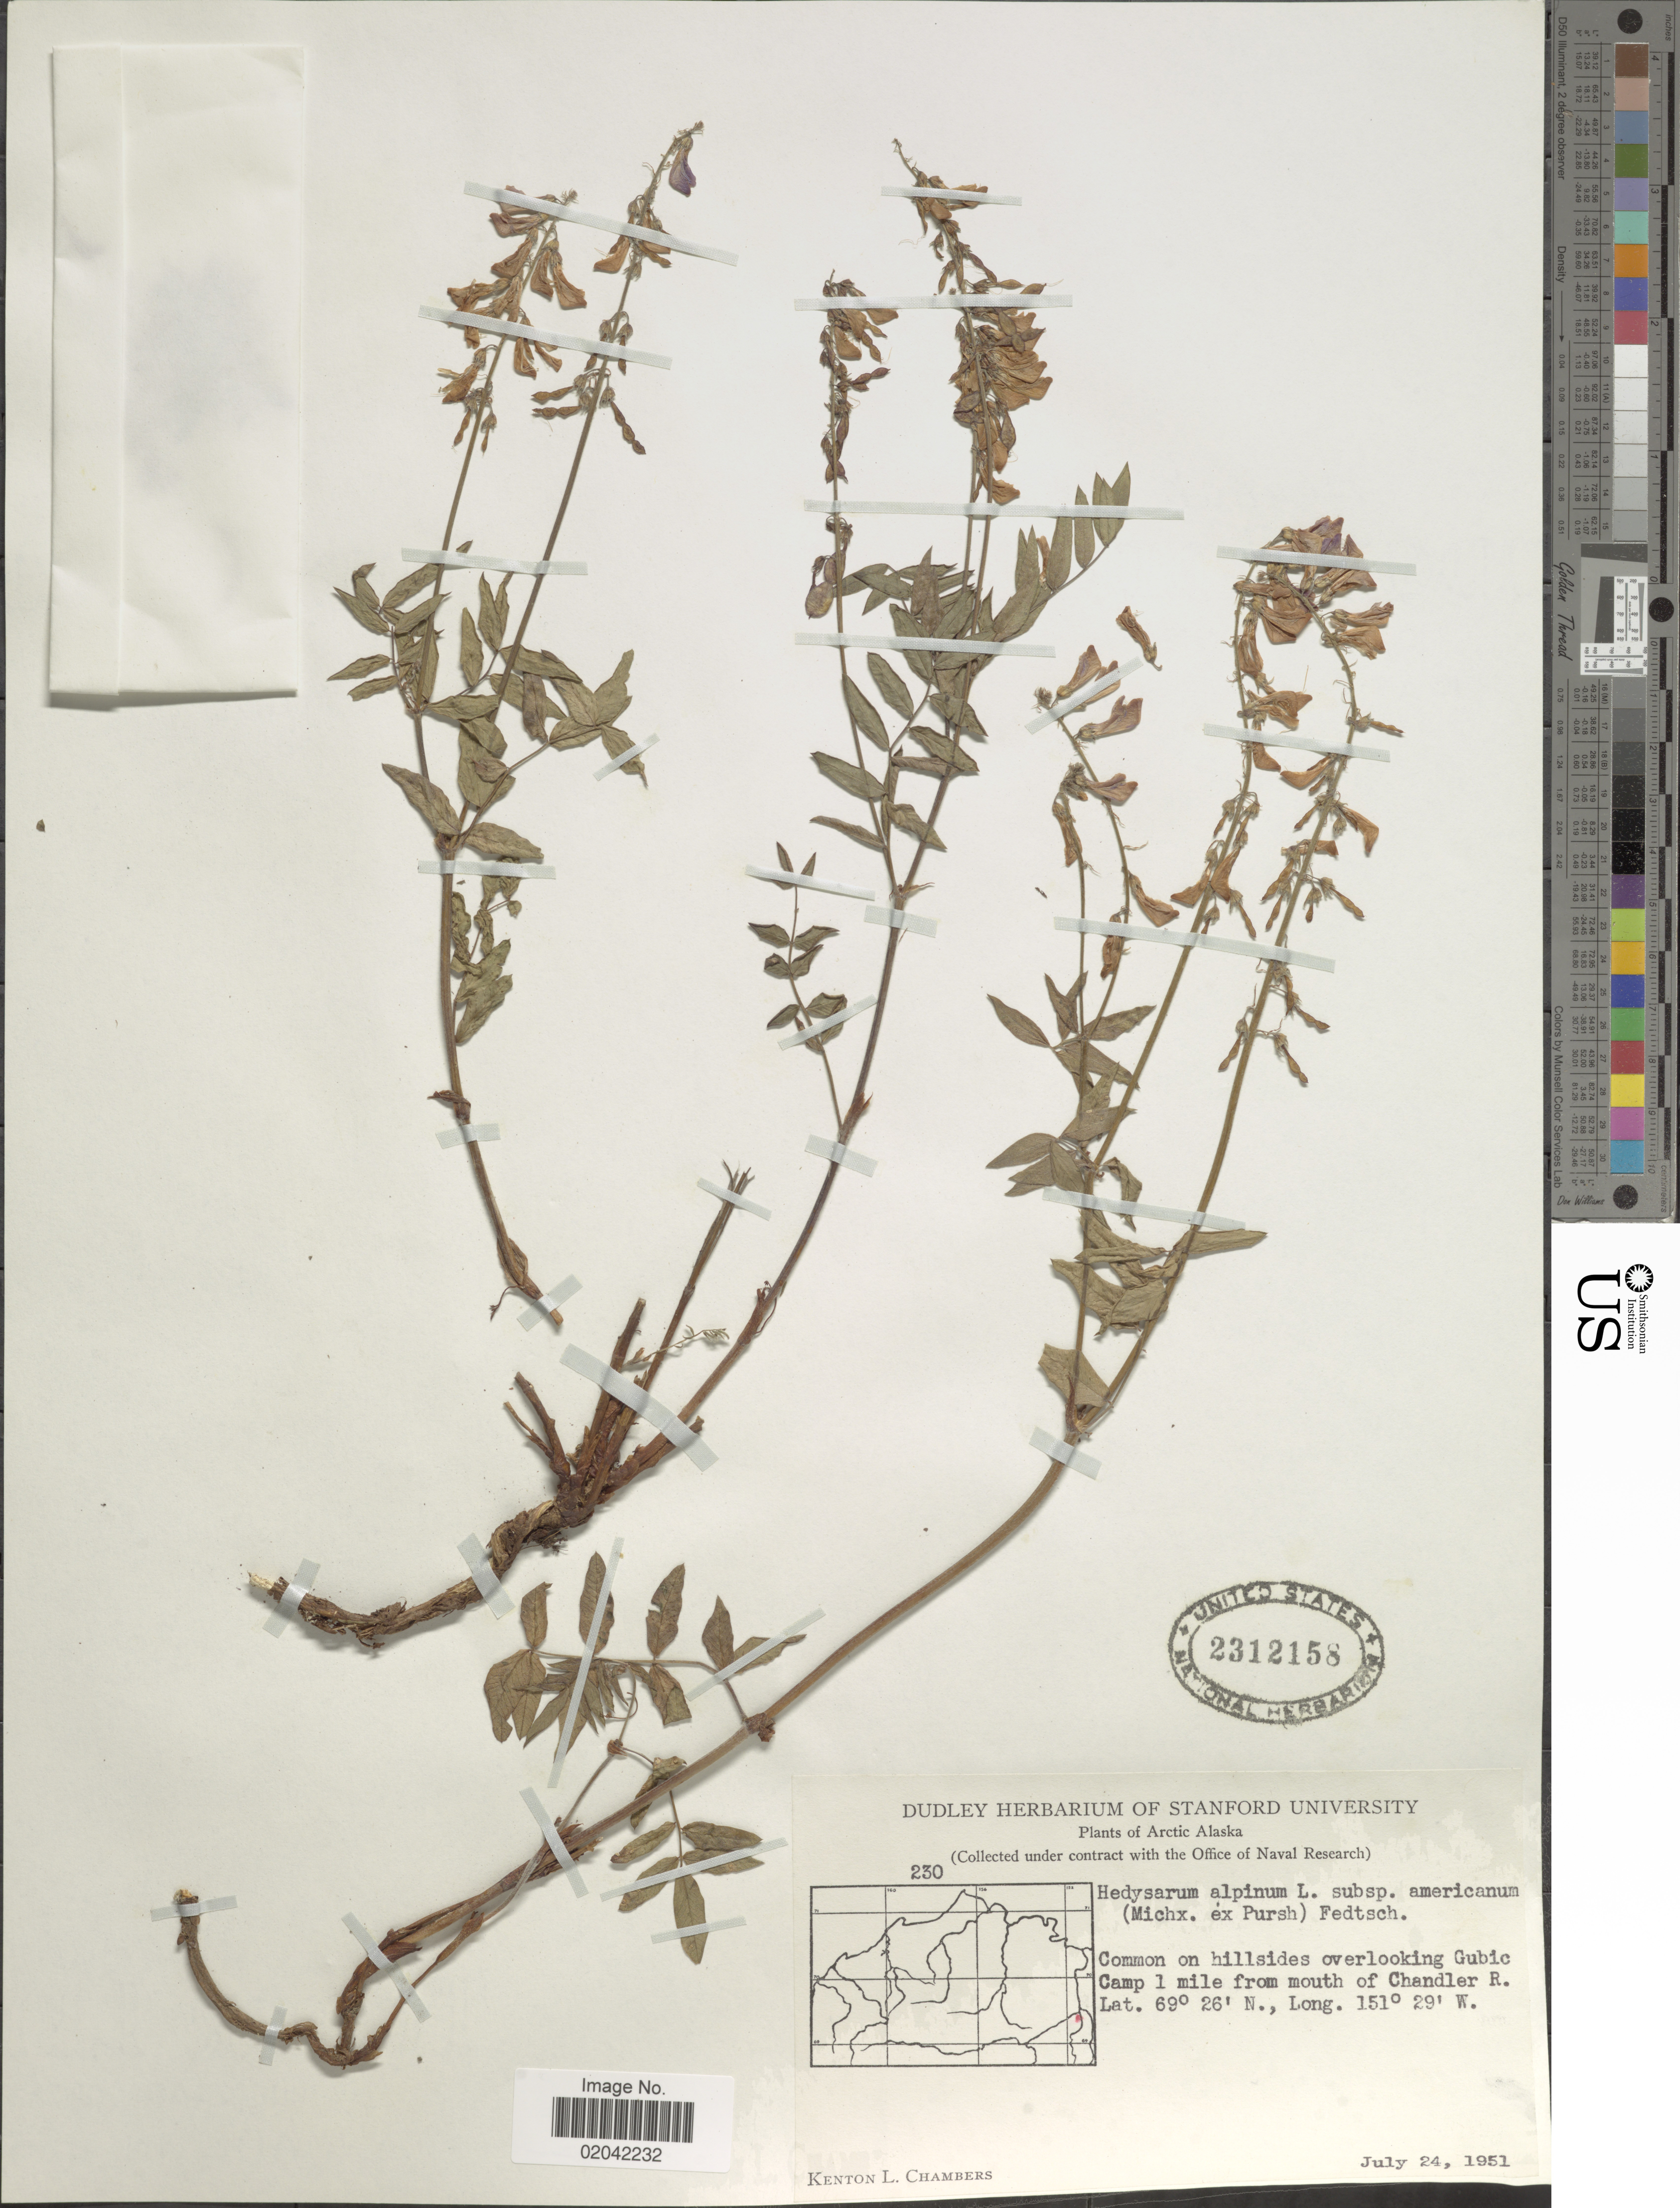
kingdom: Plantae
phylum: Tracheophyta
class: Magnoliopsida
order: Fabales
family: Fabaceae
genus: Hedysarum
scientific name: Hedysarum alpinum var. americanum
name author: Michx. ex Pursh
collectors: K. L. Chambers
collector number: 230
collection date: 1951-07-24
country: United States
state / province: Alaska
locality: Arctic Alaska. Camp 1 mile from mouth of Chandler R.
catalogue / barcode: US 2312158